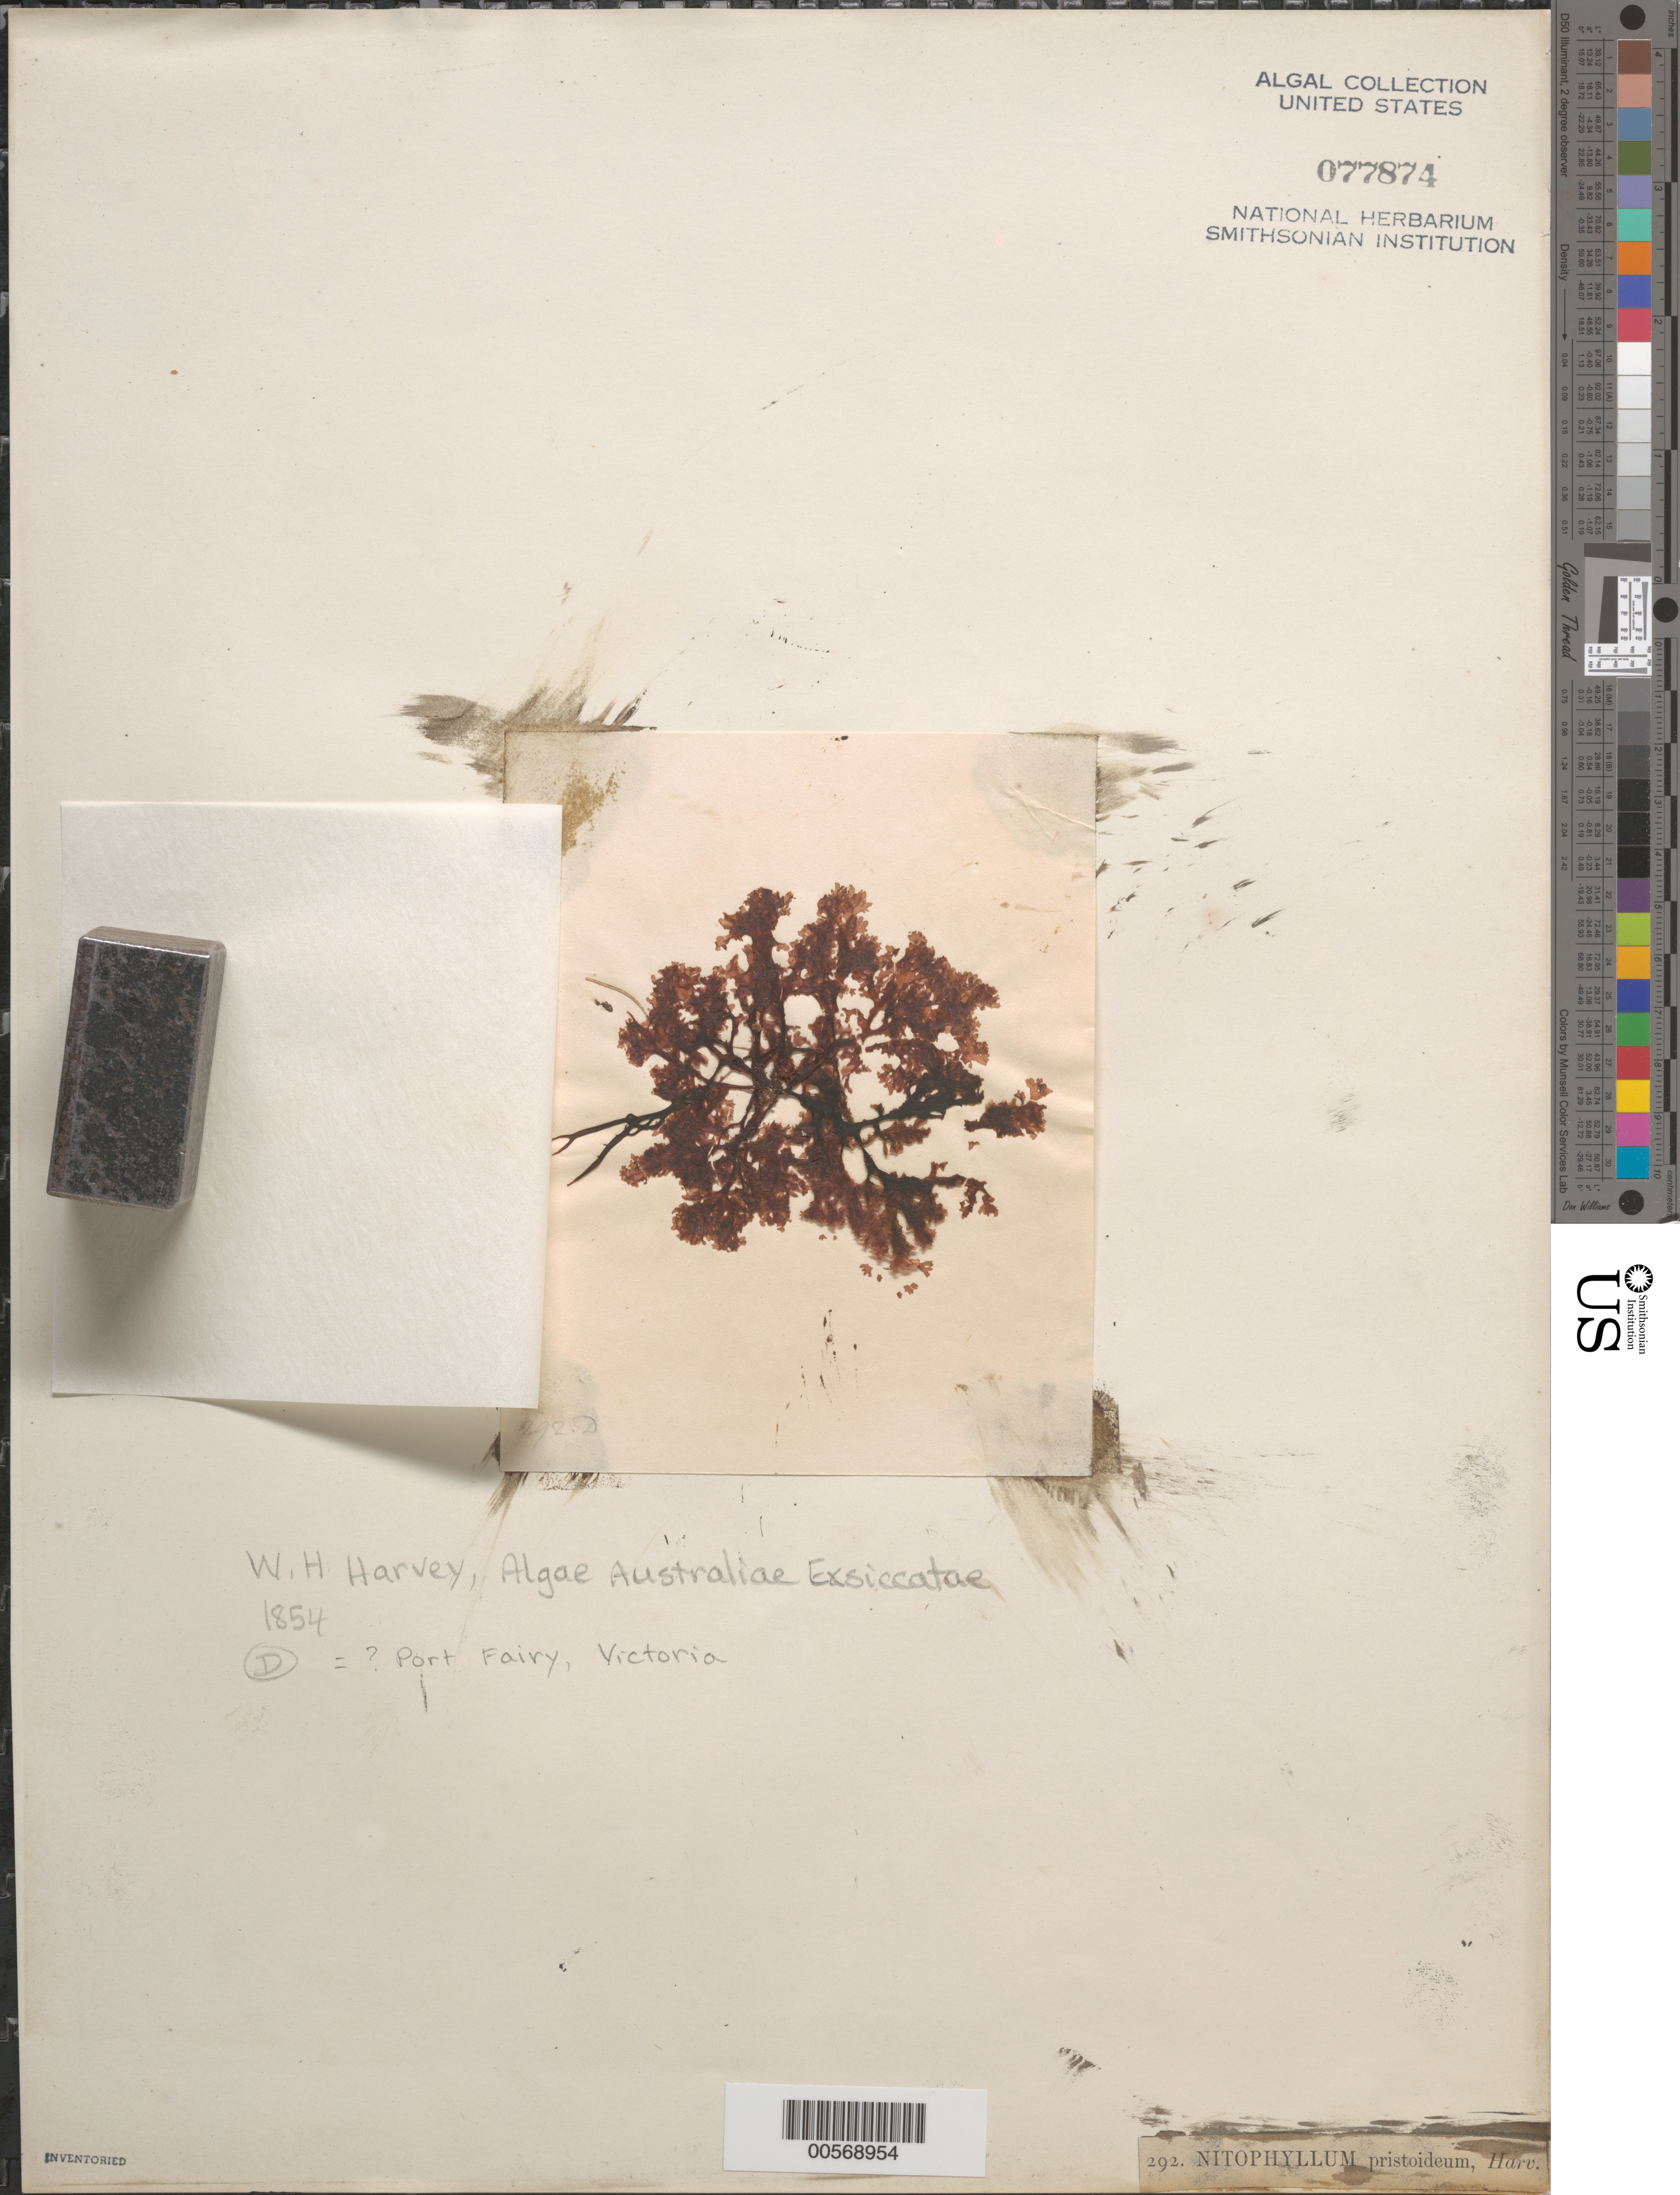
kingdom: Plantae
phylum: Rhodophyta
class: Florideophyceae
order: Ceramiales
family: Delesseriaceae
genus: Nitospinosa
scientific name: Nitospinosa pristoidea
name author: (Harv.) Womersley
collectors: W. Harvey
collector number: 292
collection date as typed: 1854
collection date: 1854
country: Australia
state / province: Victoria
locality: Port Fairy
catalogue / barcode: US 77874